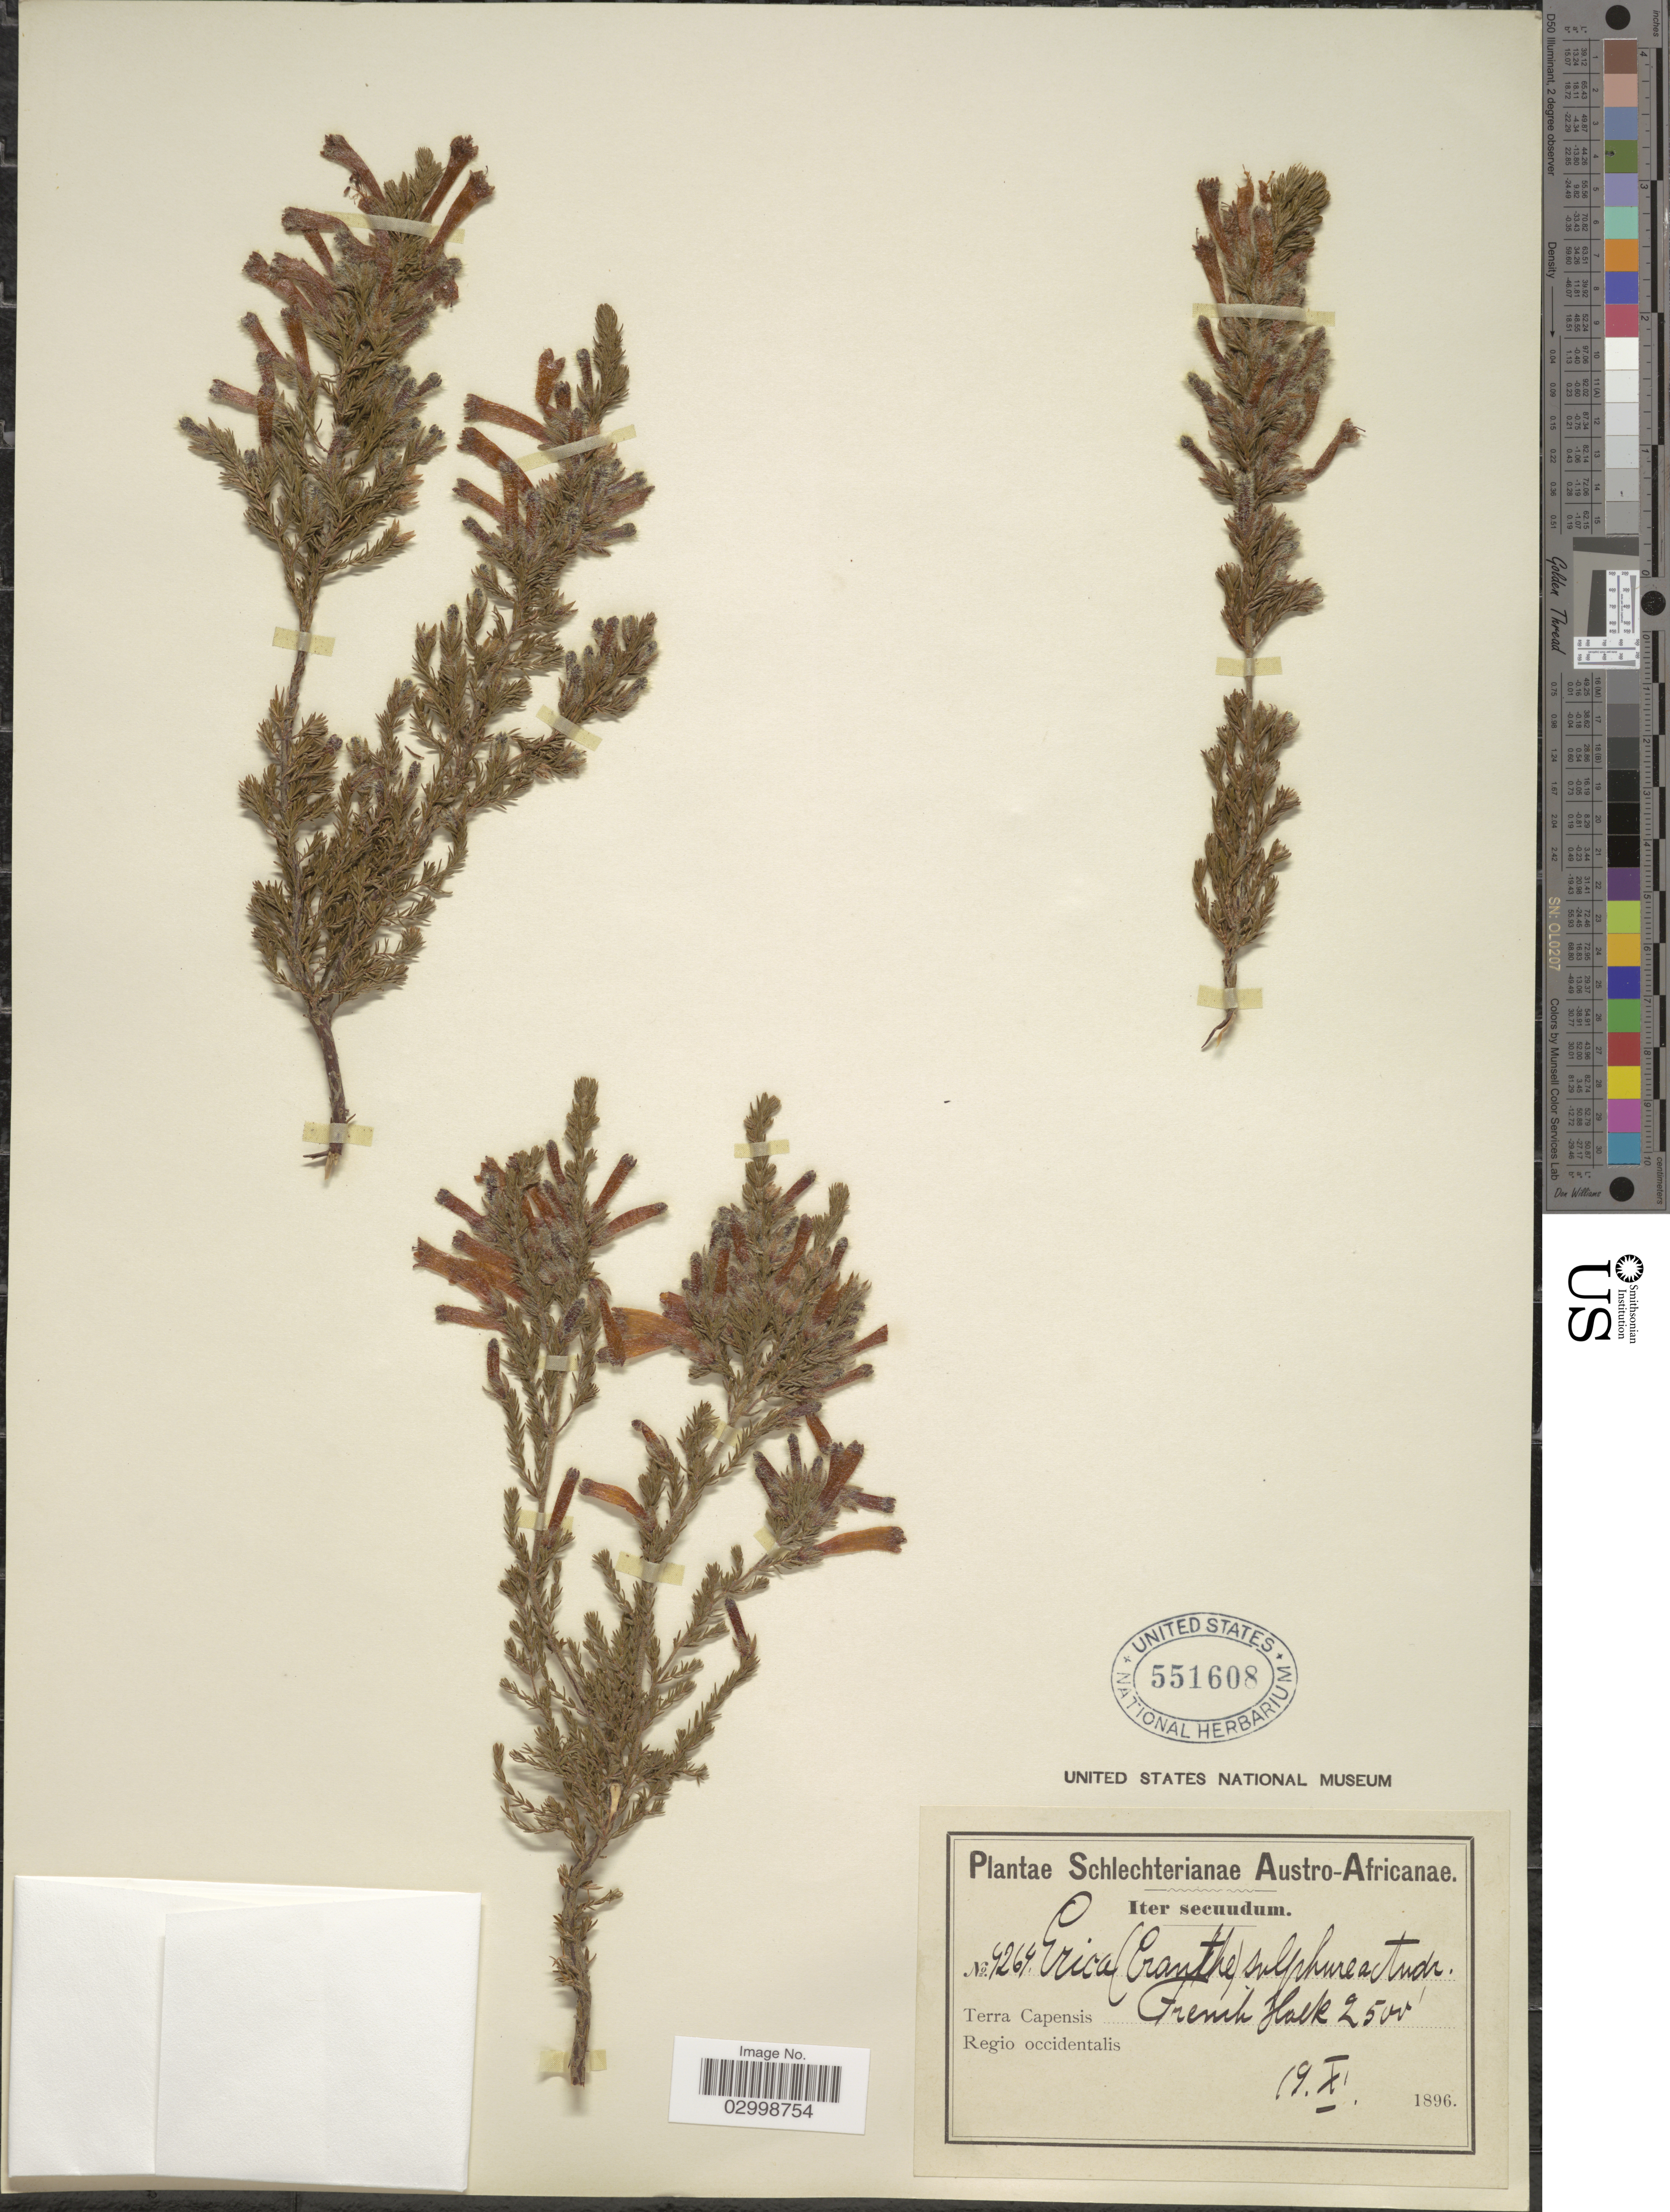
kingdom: Plantae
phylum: Tracheophyta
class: Magnoliopsida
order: Ericales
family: Ericaceae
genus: Erica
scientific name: Erica sulphurea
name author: Andrews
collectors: Schlechter, --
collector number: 4264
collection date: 1896-11-19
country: South Africa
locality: Austro-Africanae. Terra Capensis. French Hoek. Regio occidentalis.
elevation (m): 762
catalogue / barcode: US 551608